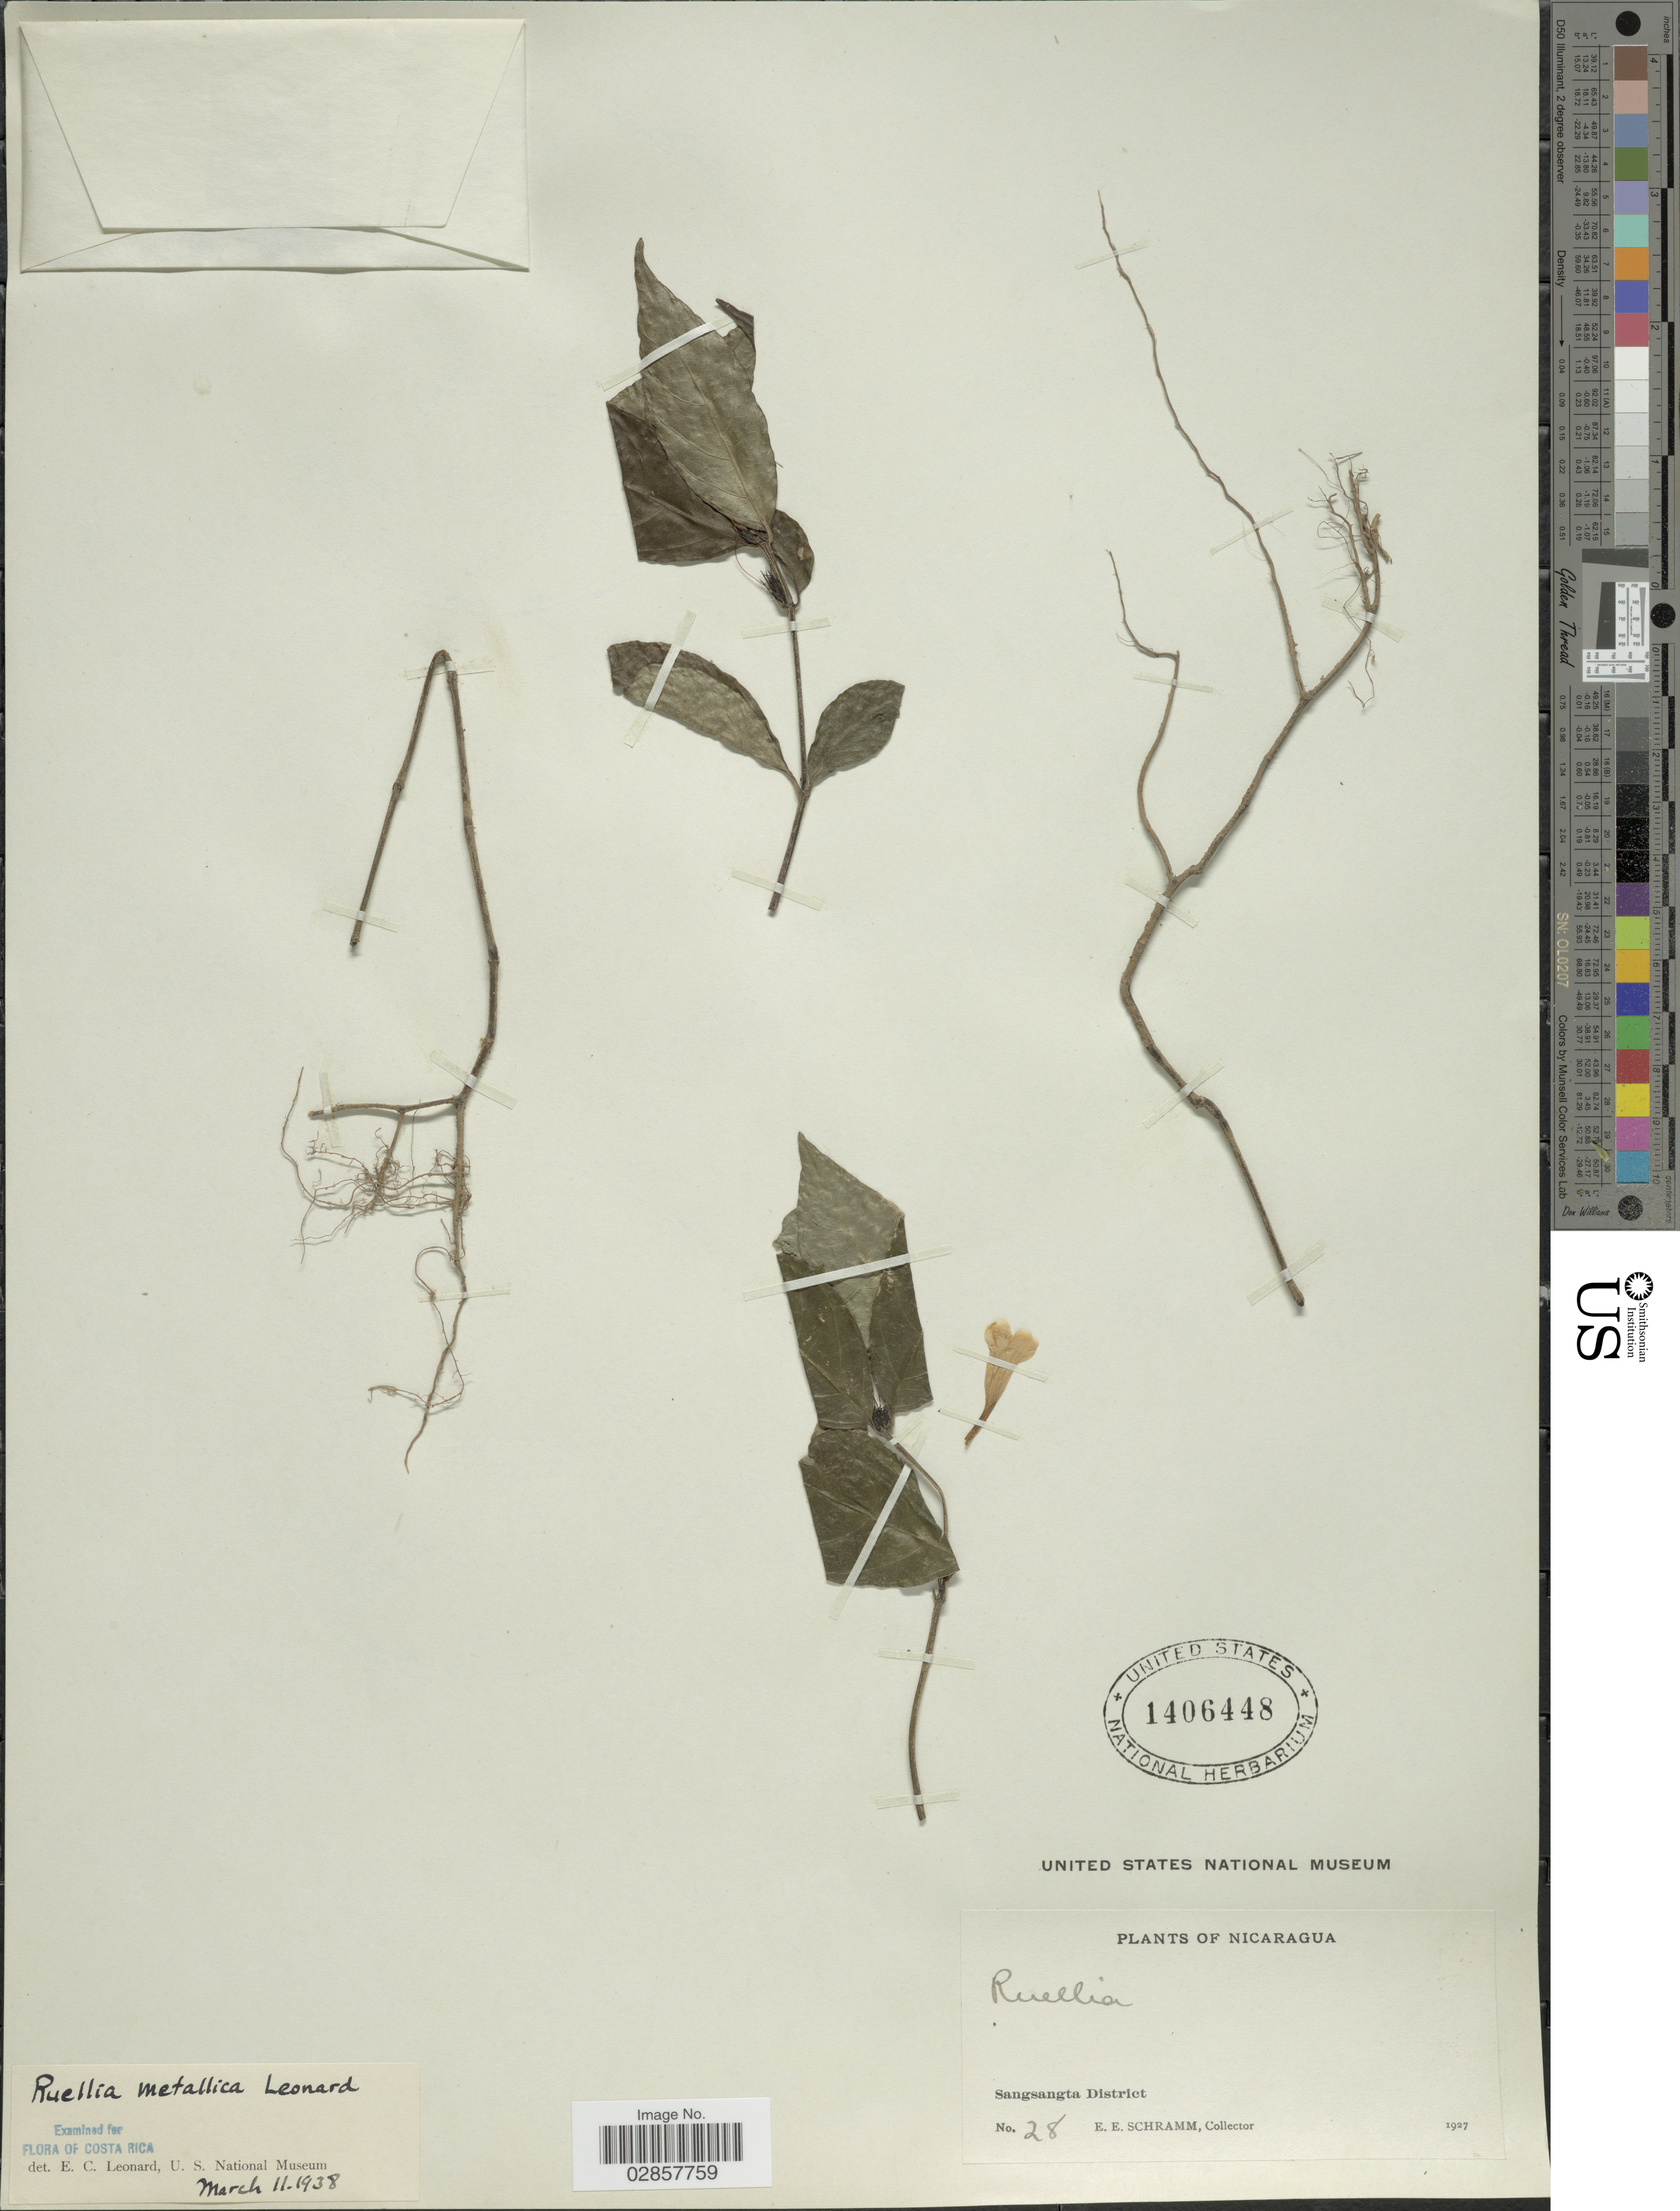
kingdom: Plantae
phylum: Tracheophyta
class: Magnoliopsida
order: Lamiales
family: Acanthaceae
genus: Ruellia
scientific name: Ruellia metallica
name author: Leonard in Standl.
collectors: E. Schramm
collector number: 28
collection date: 1927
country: Nicaragua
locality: Sangsangta District.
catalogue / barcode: US 1406448